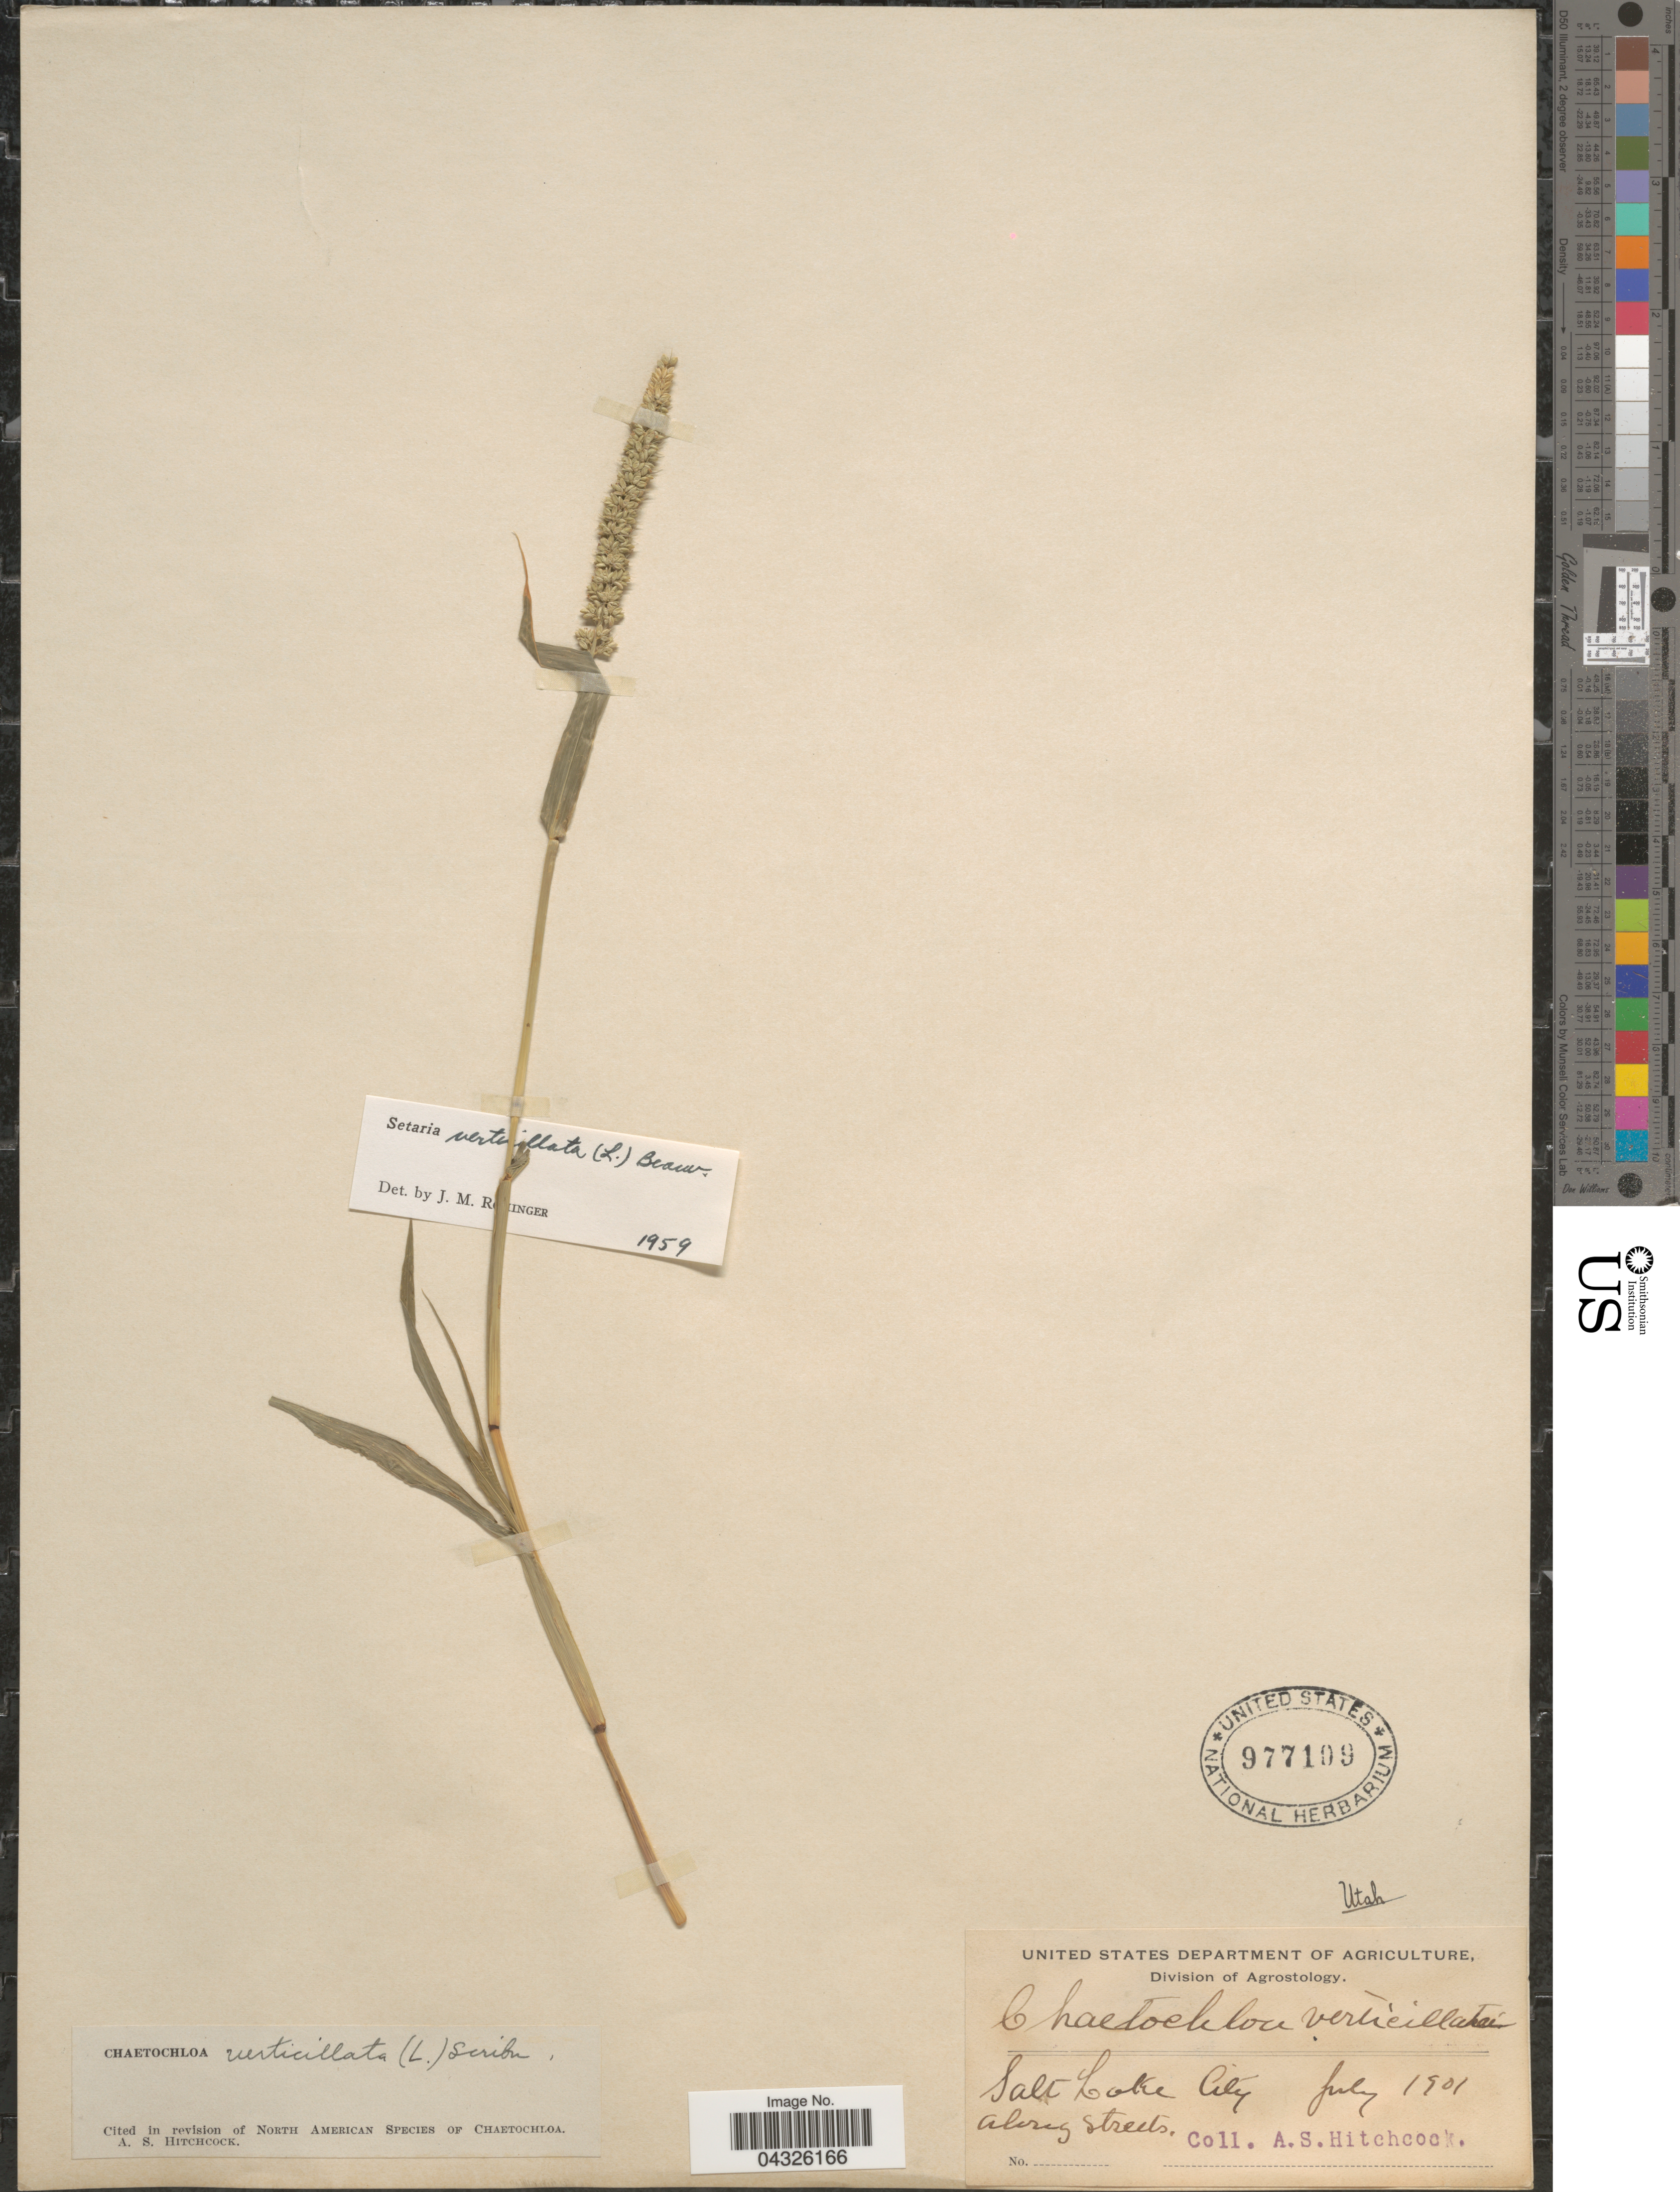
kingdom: Plantae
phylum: Tracheophyta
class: Liliopsida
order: Poales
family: Poaceae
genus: Setaria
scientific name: Setaria verticillata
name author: (L.) P. Beauv.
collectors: A. S. Hitchcock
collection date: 1901-07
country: United States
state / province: Utah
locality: Salt Lake City.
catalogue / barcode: US 977109